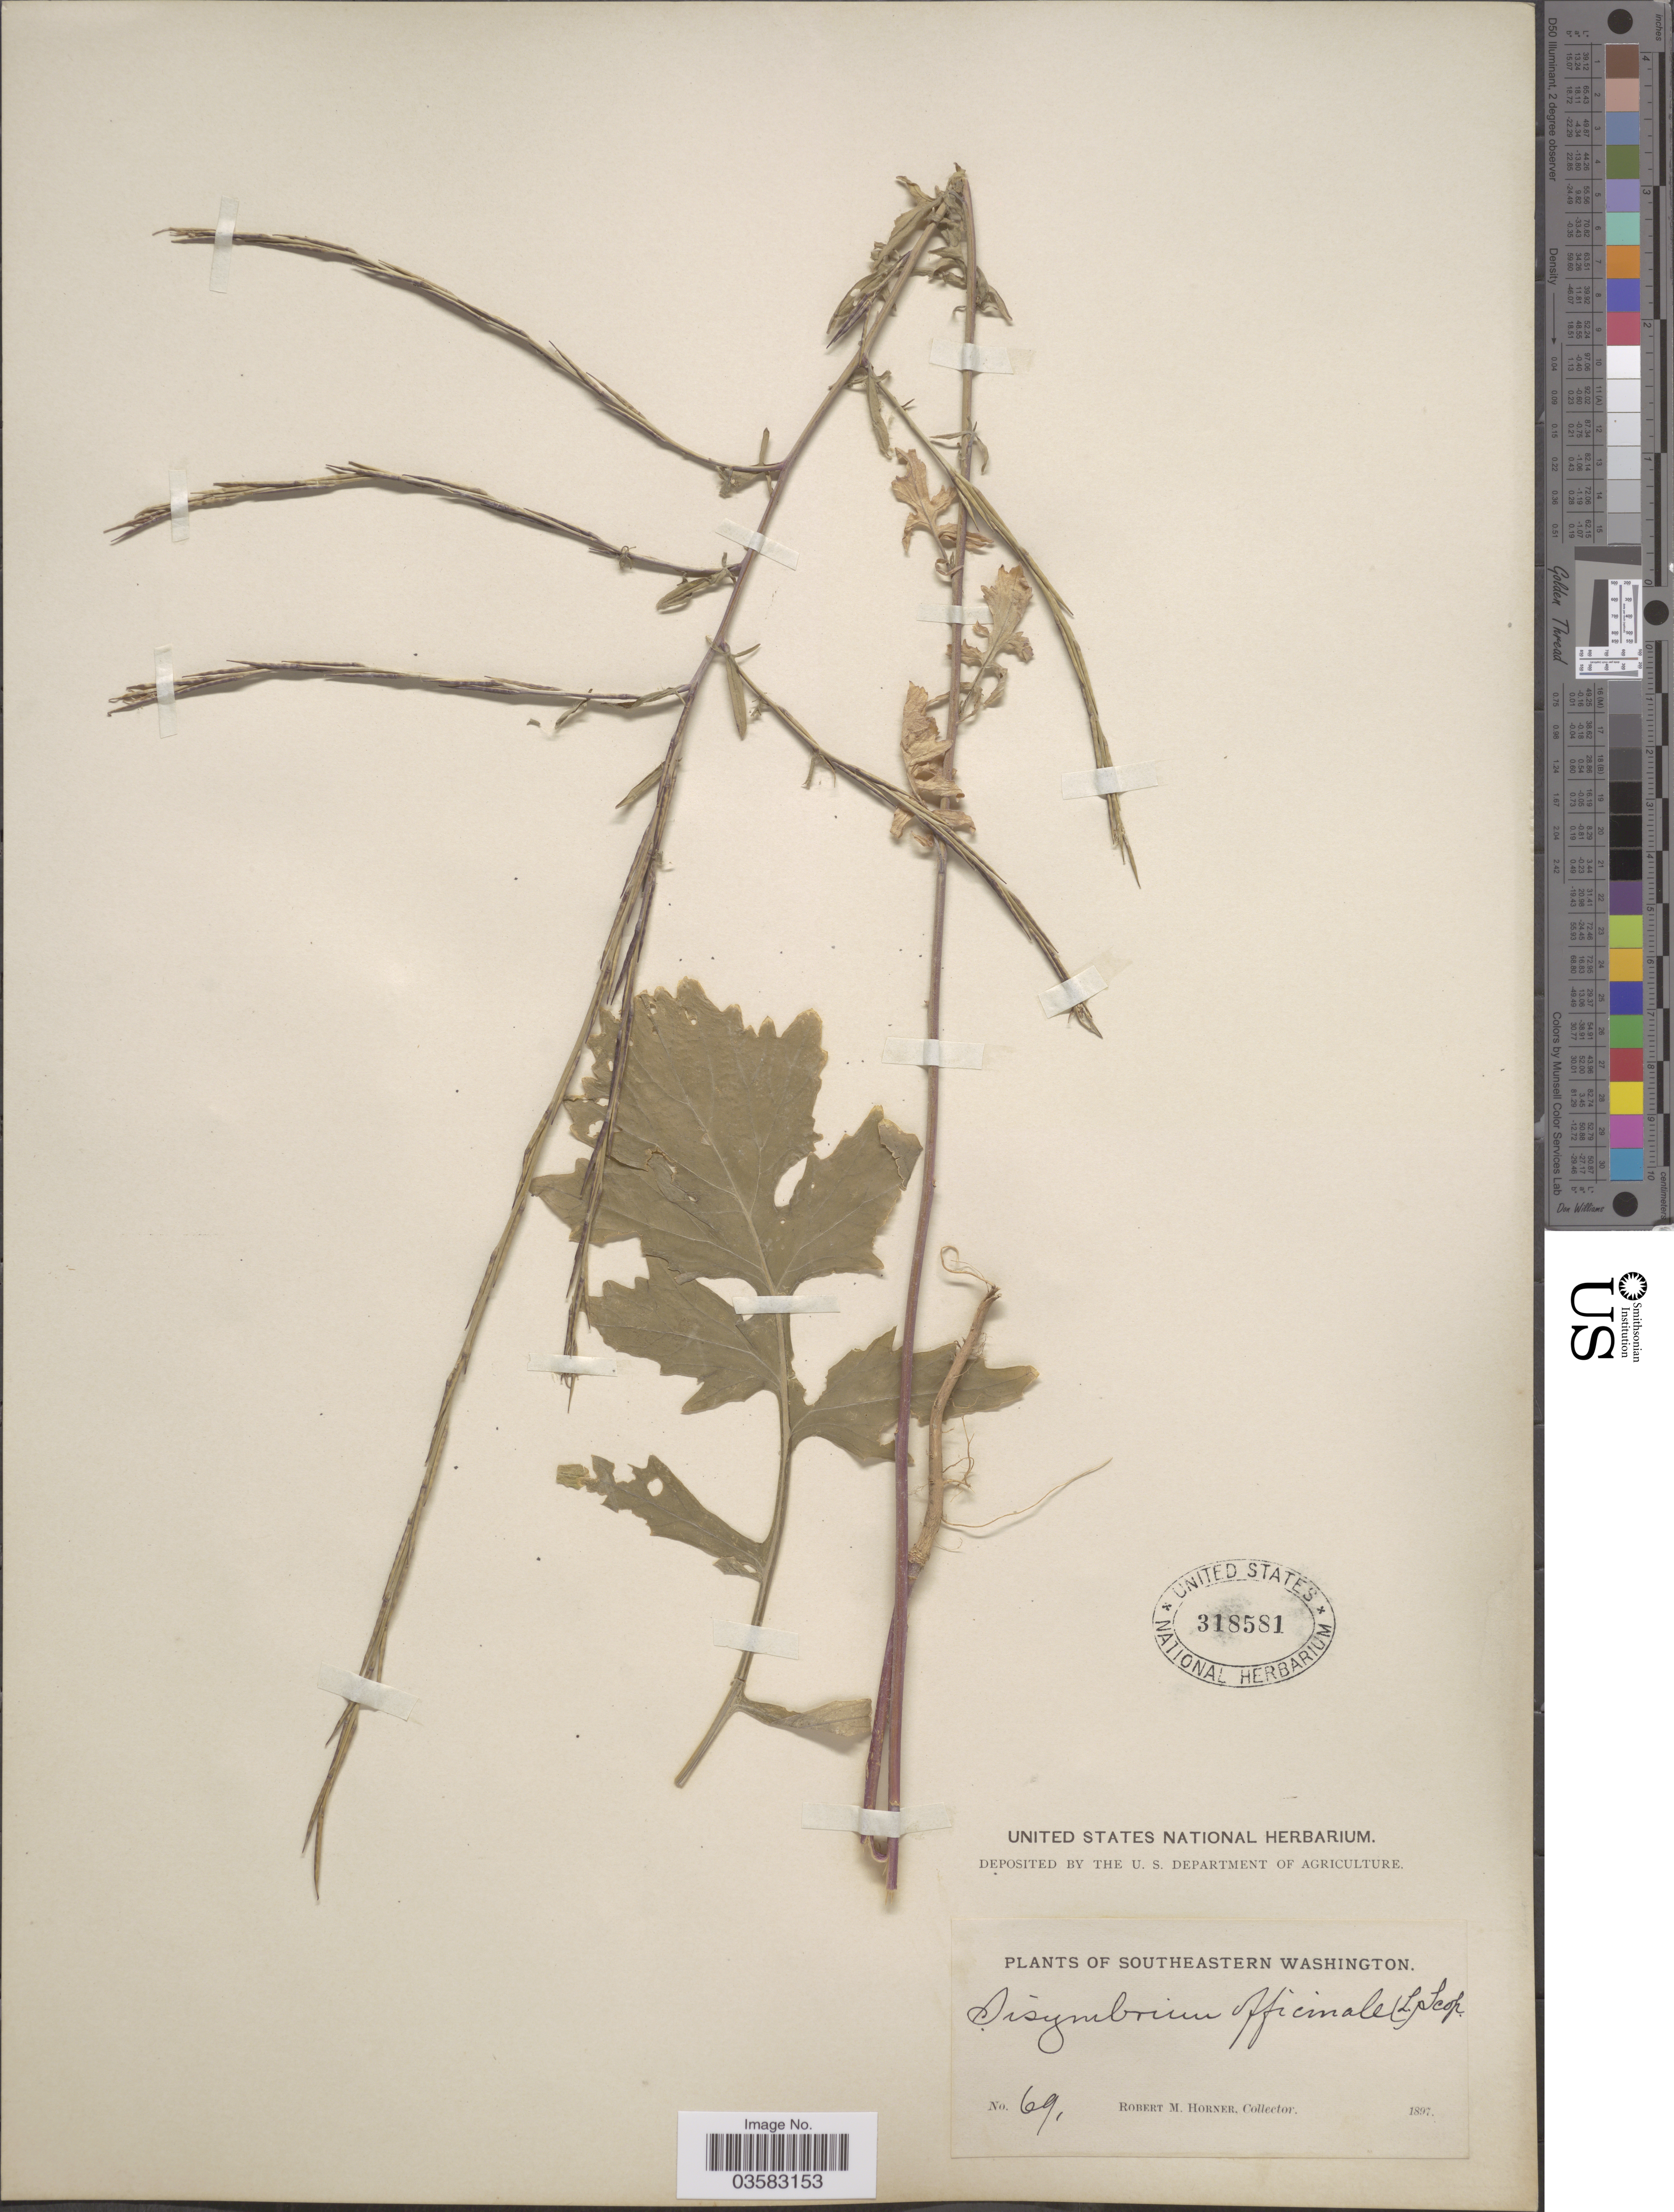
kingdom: Plantae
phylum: Tracheophyta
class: Magnoliopsida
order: Brassicales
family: Brassicaceae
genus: Sisymbrium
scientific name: Sisymbrium officinale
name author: (L.) Scop.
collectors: R. Horner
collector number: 69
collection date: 1897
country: United States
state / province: Washington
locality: Southeastern Washington.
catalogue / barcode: US 318581